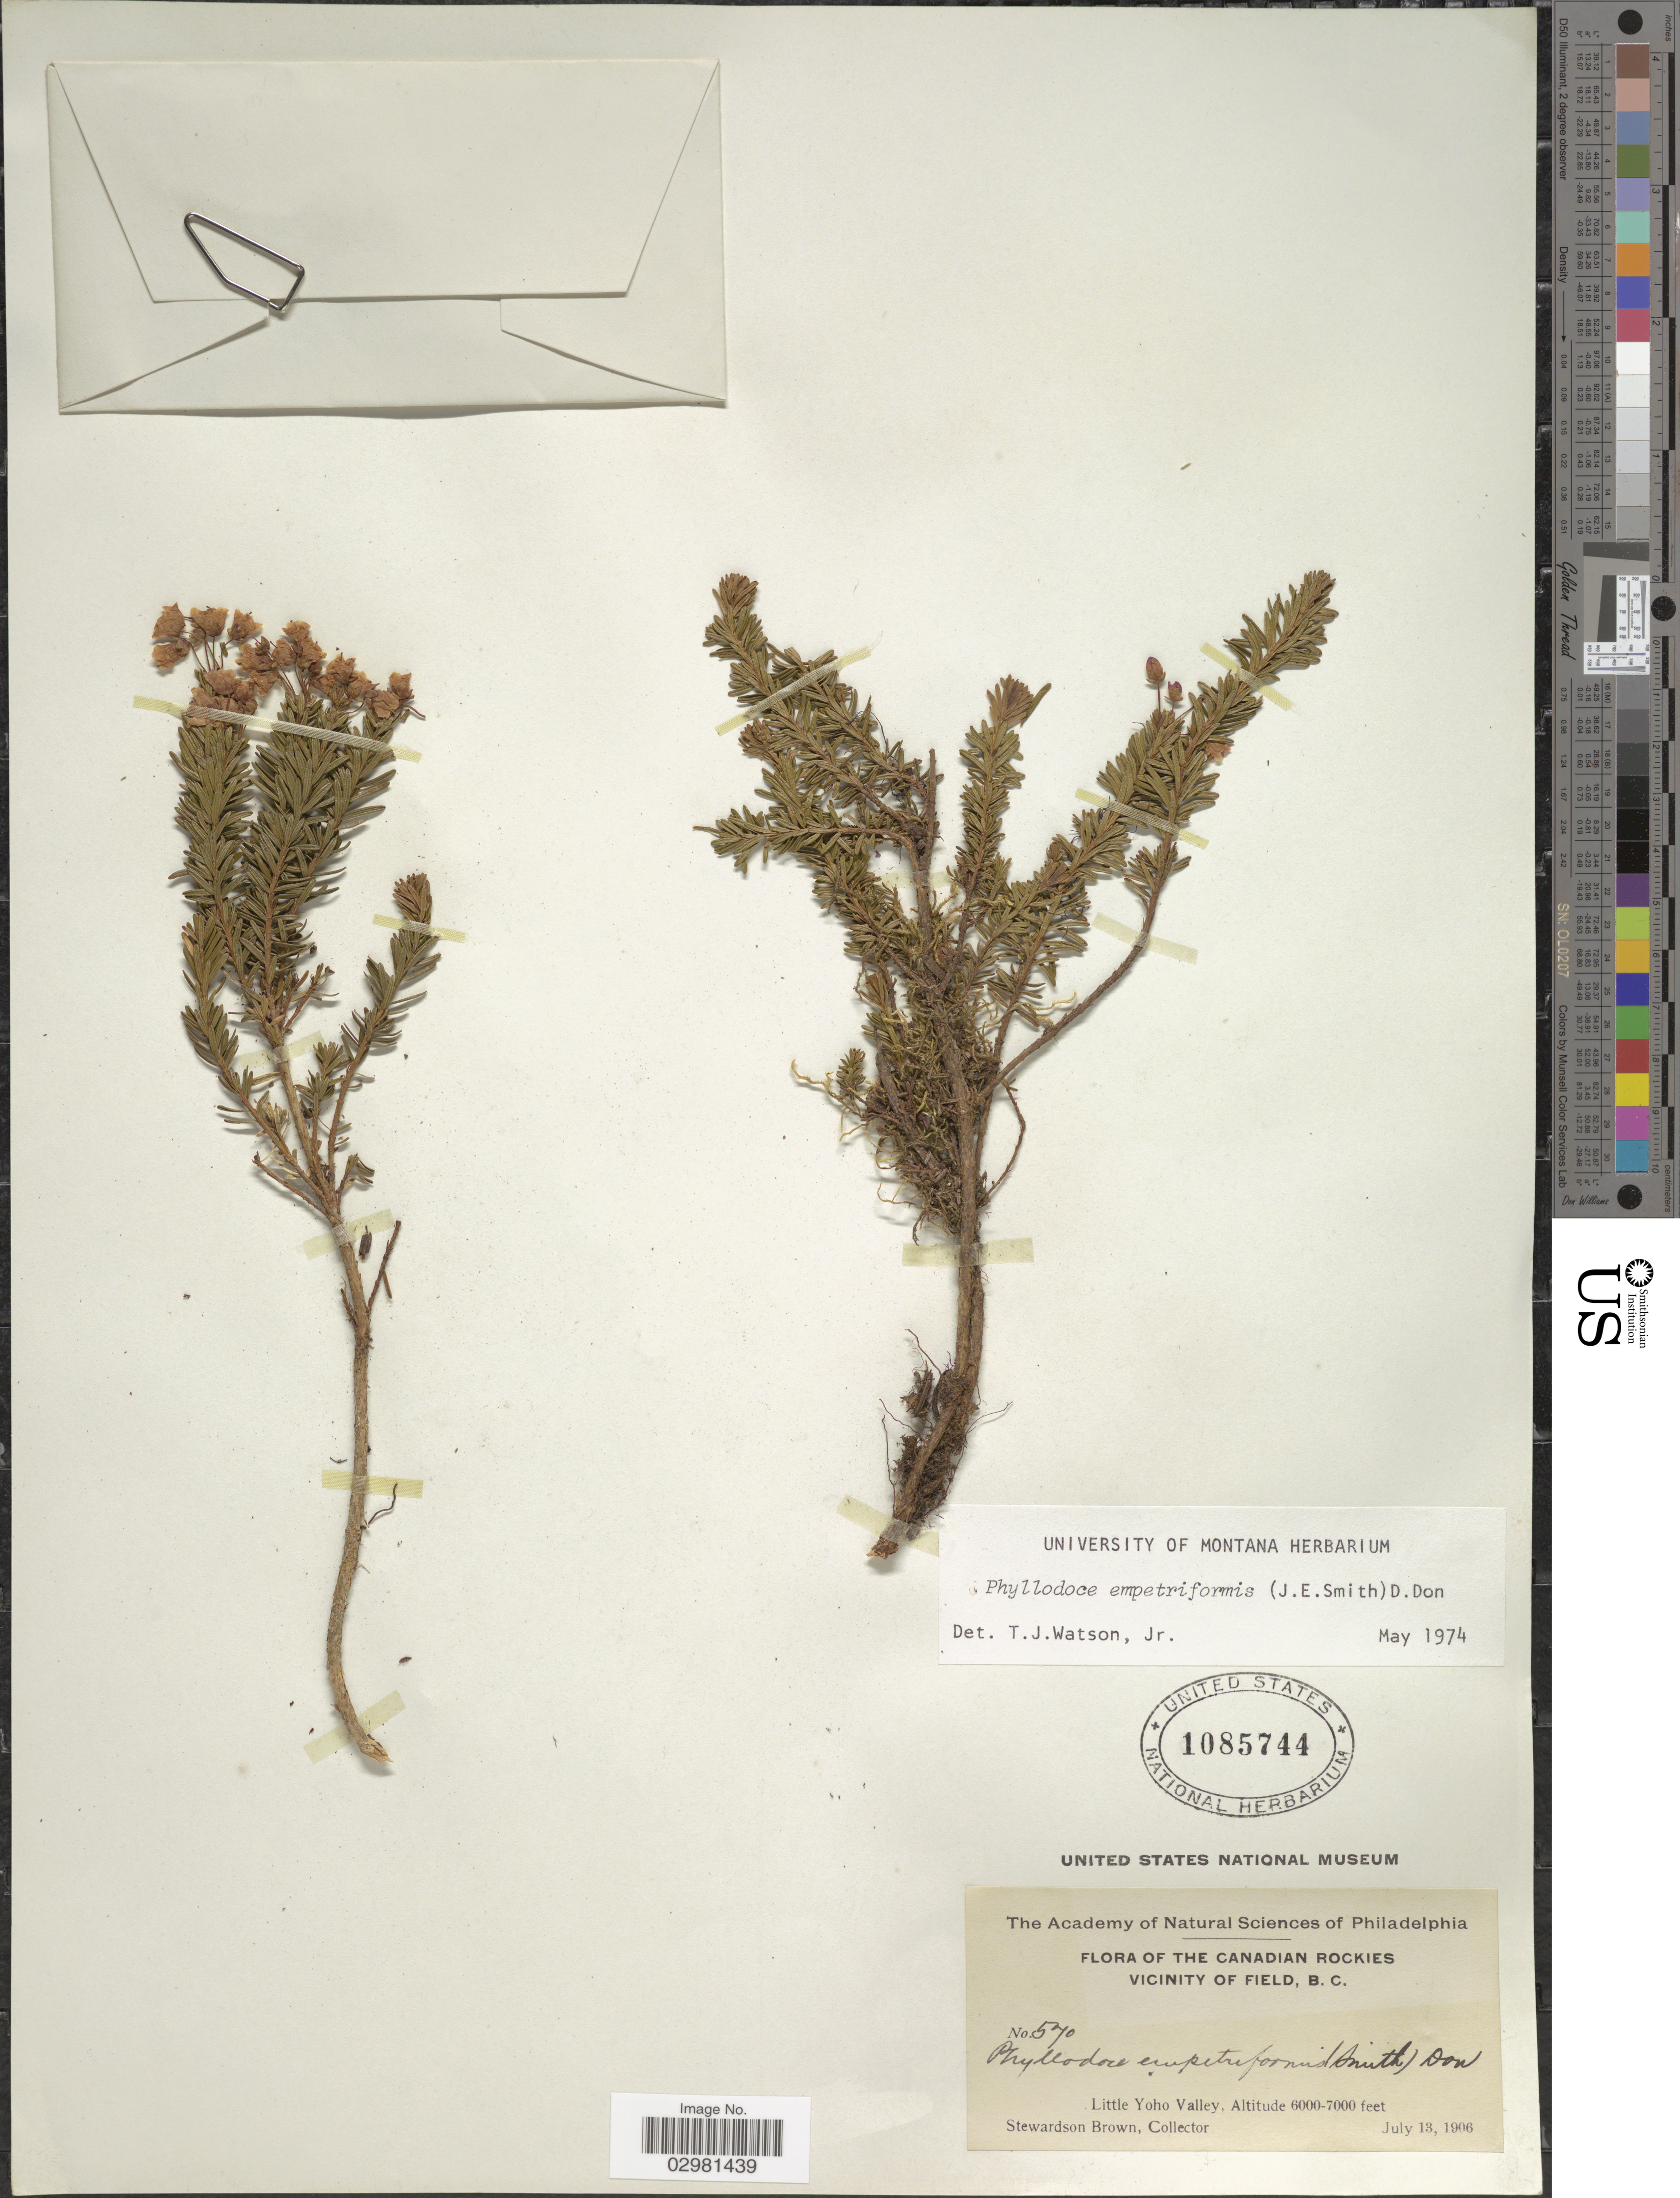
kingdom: Plantae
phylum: Tracheophyta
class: Magnoliopsida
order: Ericales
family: Ericaceae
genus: Phyllodoce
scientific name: Phyllodoce empetiformis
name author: (Small) D. Don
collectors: S. Brown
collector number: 570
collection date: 1906-07-13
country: Canada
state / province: British Columbia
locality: The Canadian Rockies, Vicinity of Field, B.C., Little Yoho Valley.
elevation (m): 1829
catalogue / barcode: US 1085744